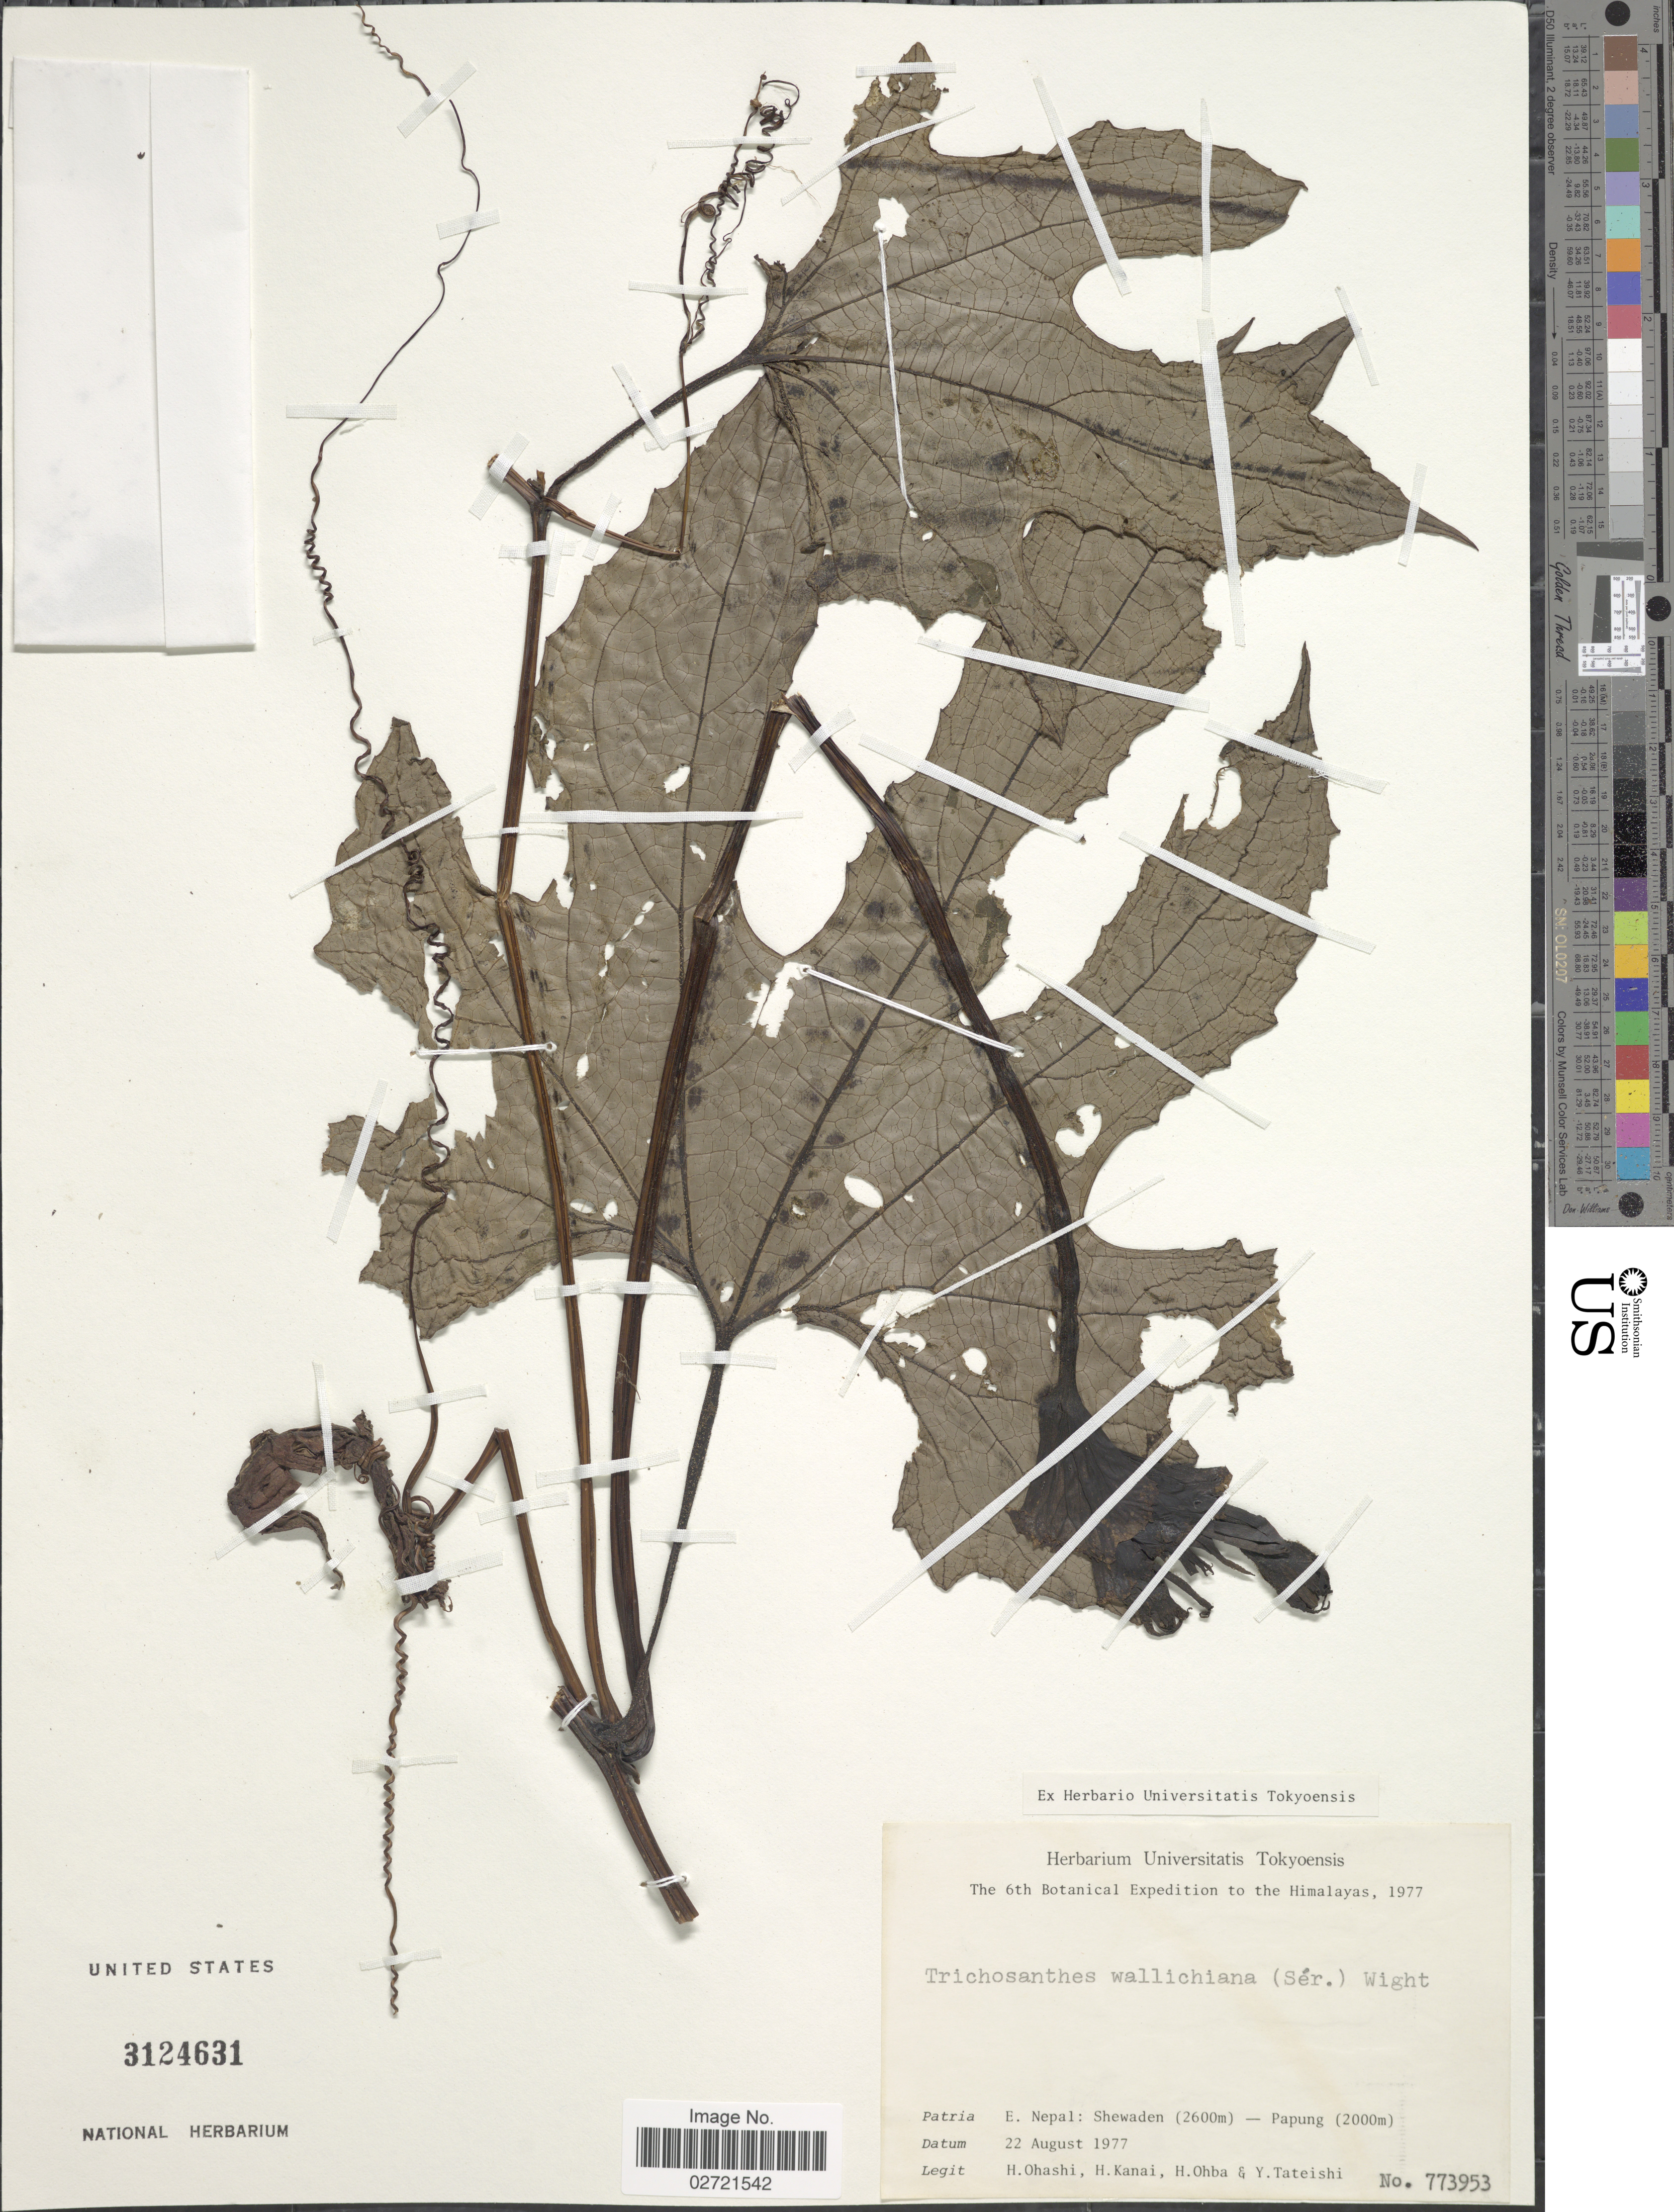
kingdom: Plantae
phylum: Tracheophyta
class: Magnoliopsida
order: Cucurbitales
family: Cucurbitaceae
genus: Trichosanthes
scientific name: Trichosanthes wallichiana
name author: (Ser.) Wight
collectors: H. Ohashi, H. Kanai & Y. Tateishi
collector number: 773953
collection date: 1977-08-22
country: Nepal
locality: E. Nepal: Shewaden, Papung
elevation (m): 2000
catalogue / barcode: US 3124631